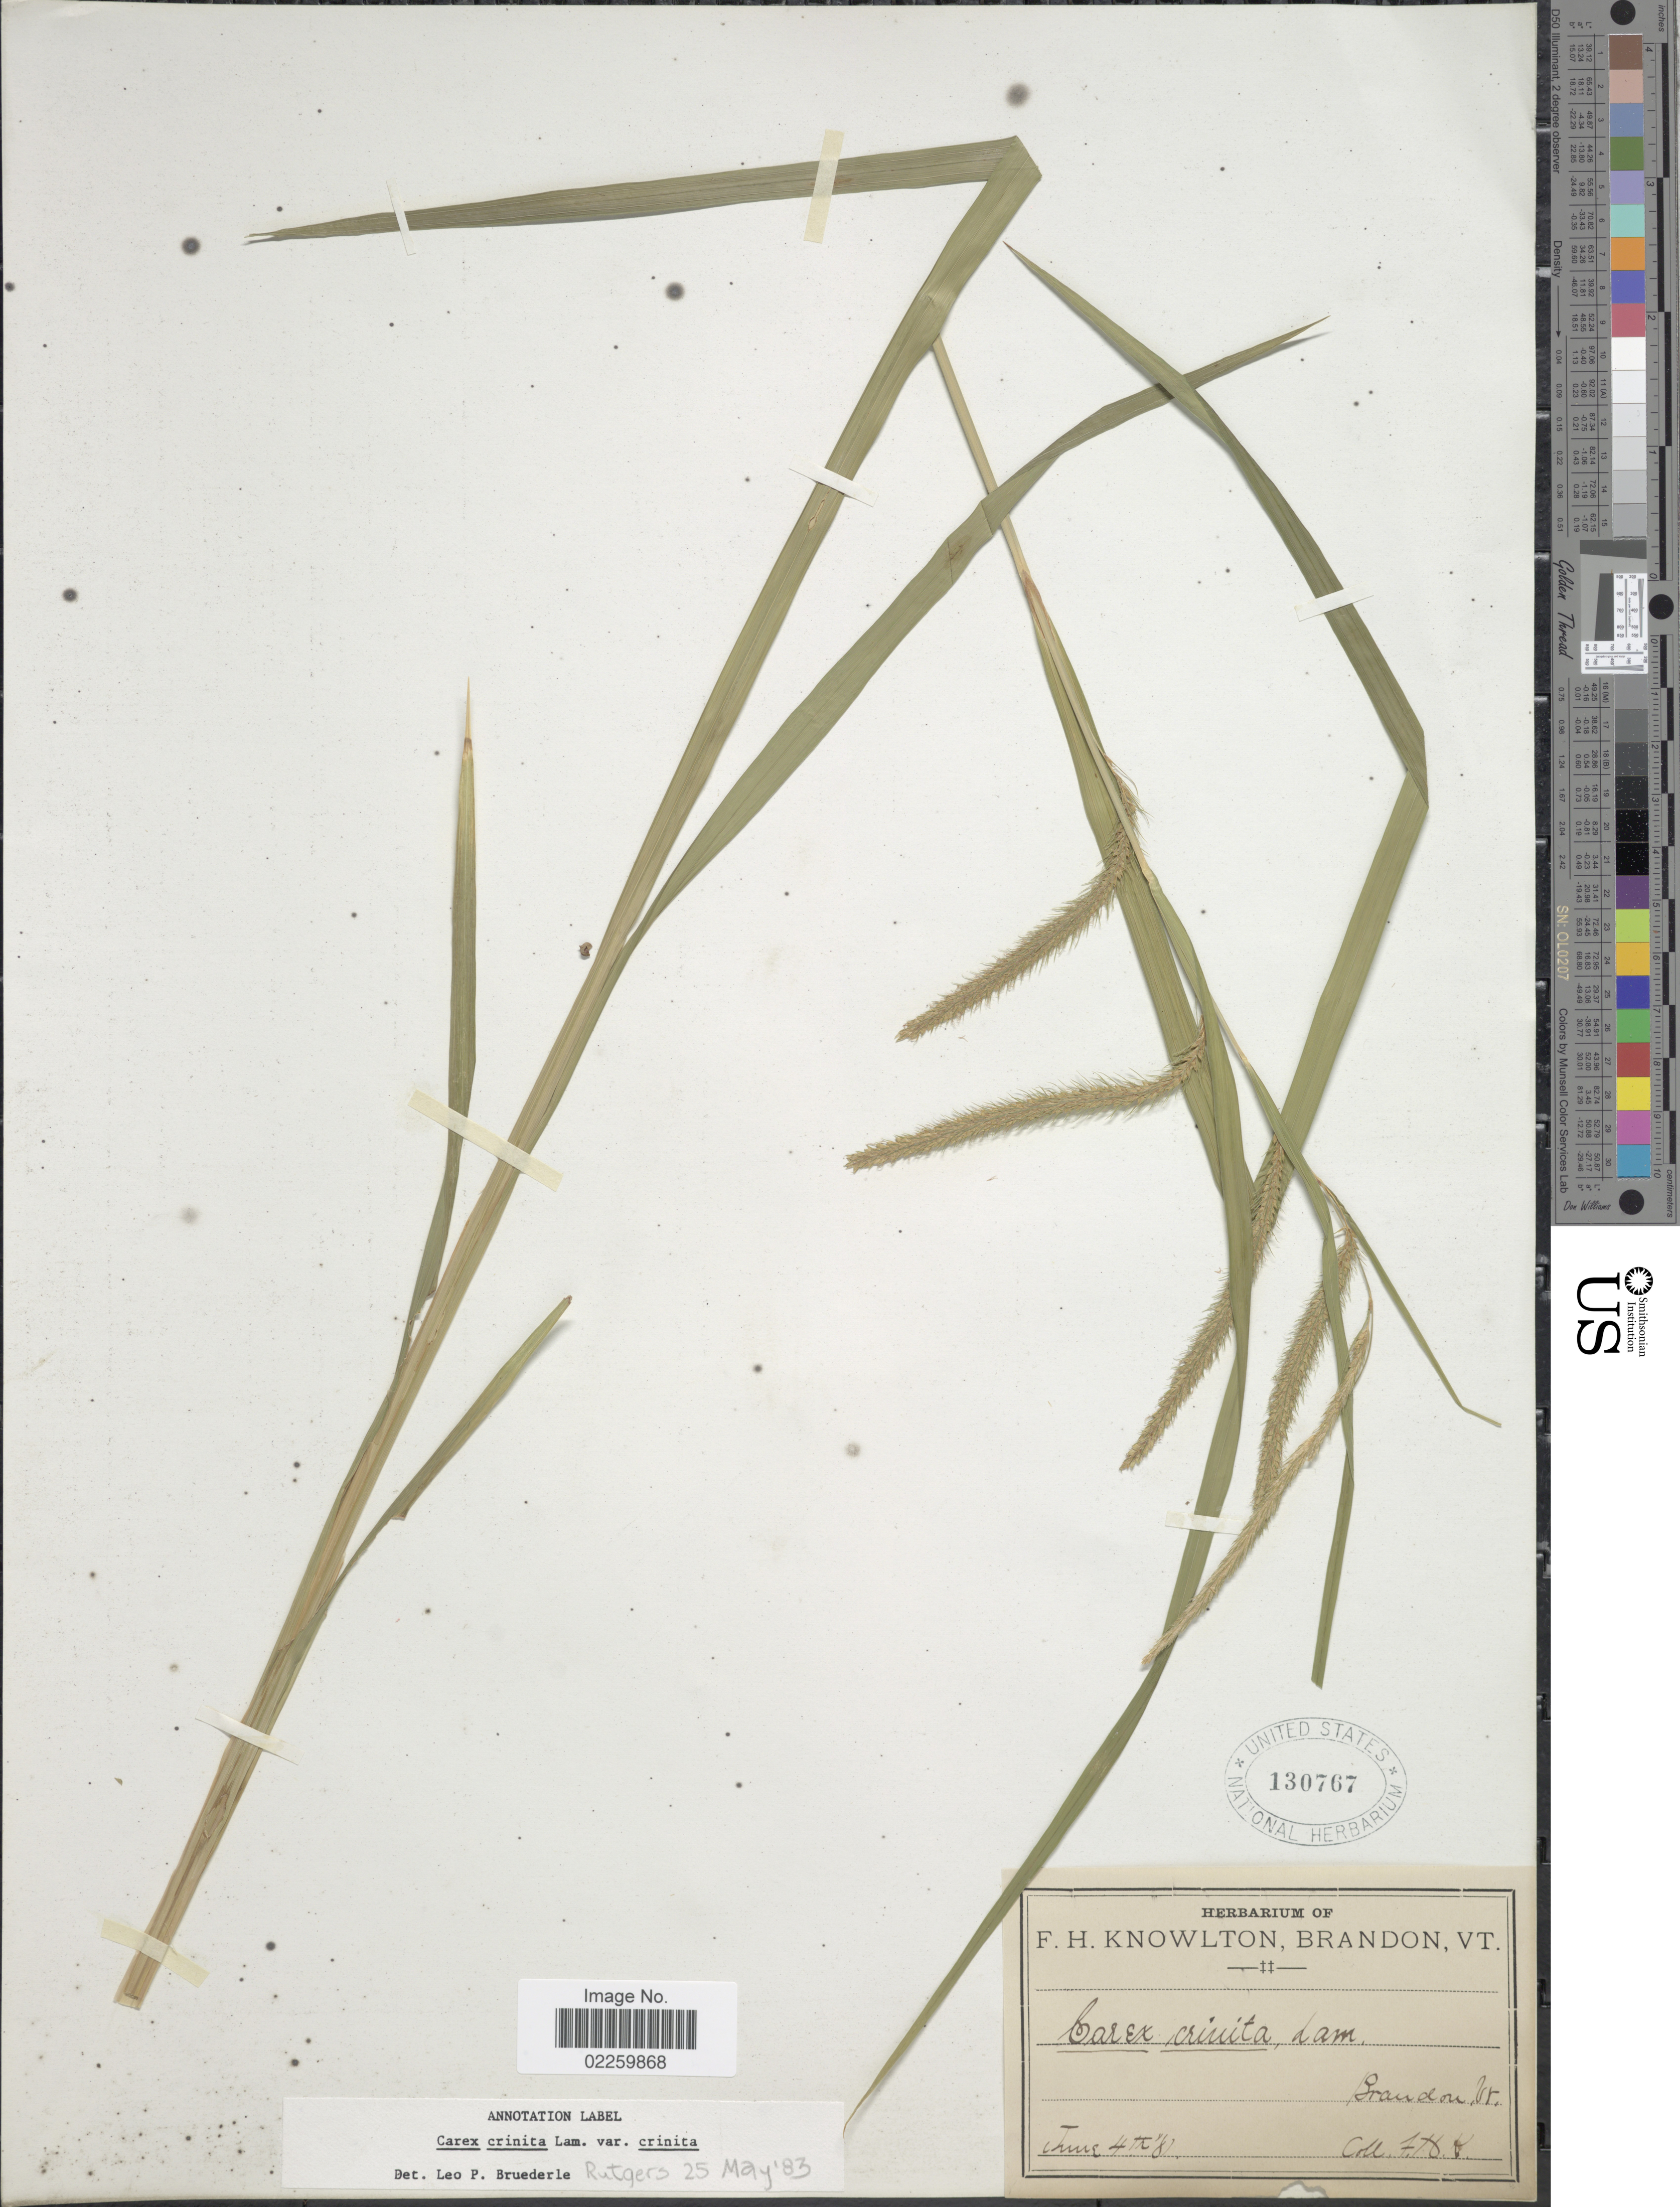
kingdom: Plantae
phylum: Tracheophyta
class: Liliopsida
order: Poales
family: Cyperaceae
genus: Carex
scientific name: Carex crinita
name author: Lam.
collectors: F. H. Knowlton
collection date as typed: Transcribed d/m/y: 4/6/81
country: United States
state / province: Vermont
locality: Brandon, Vt.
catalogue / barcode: US 130767